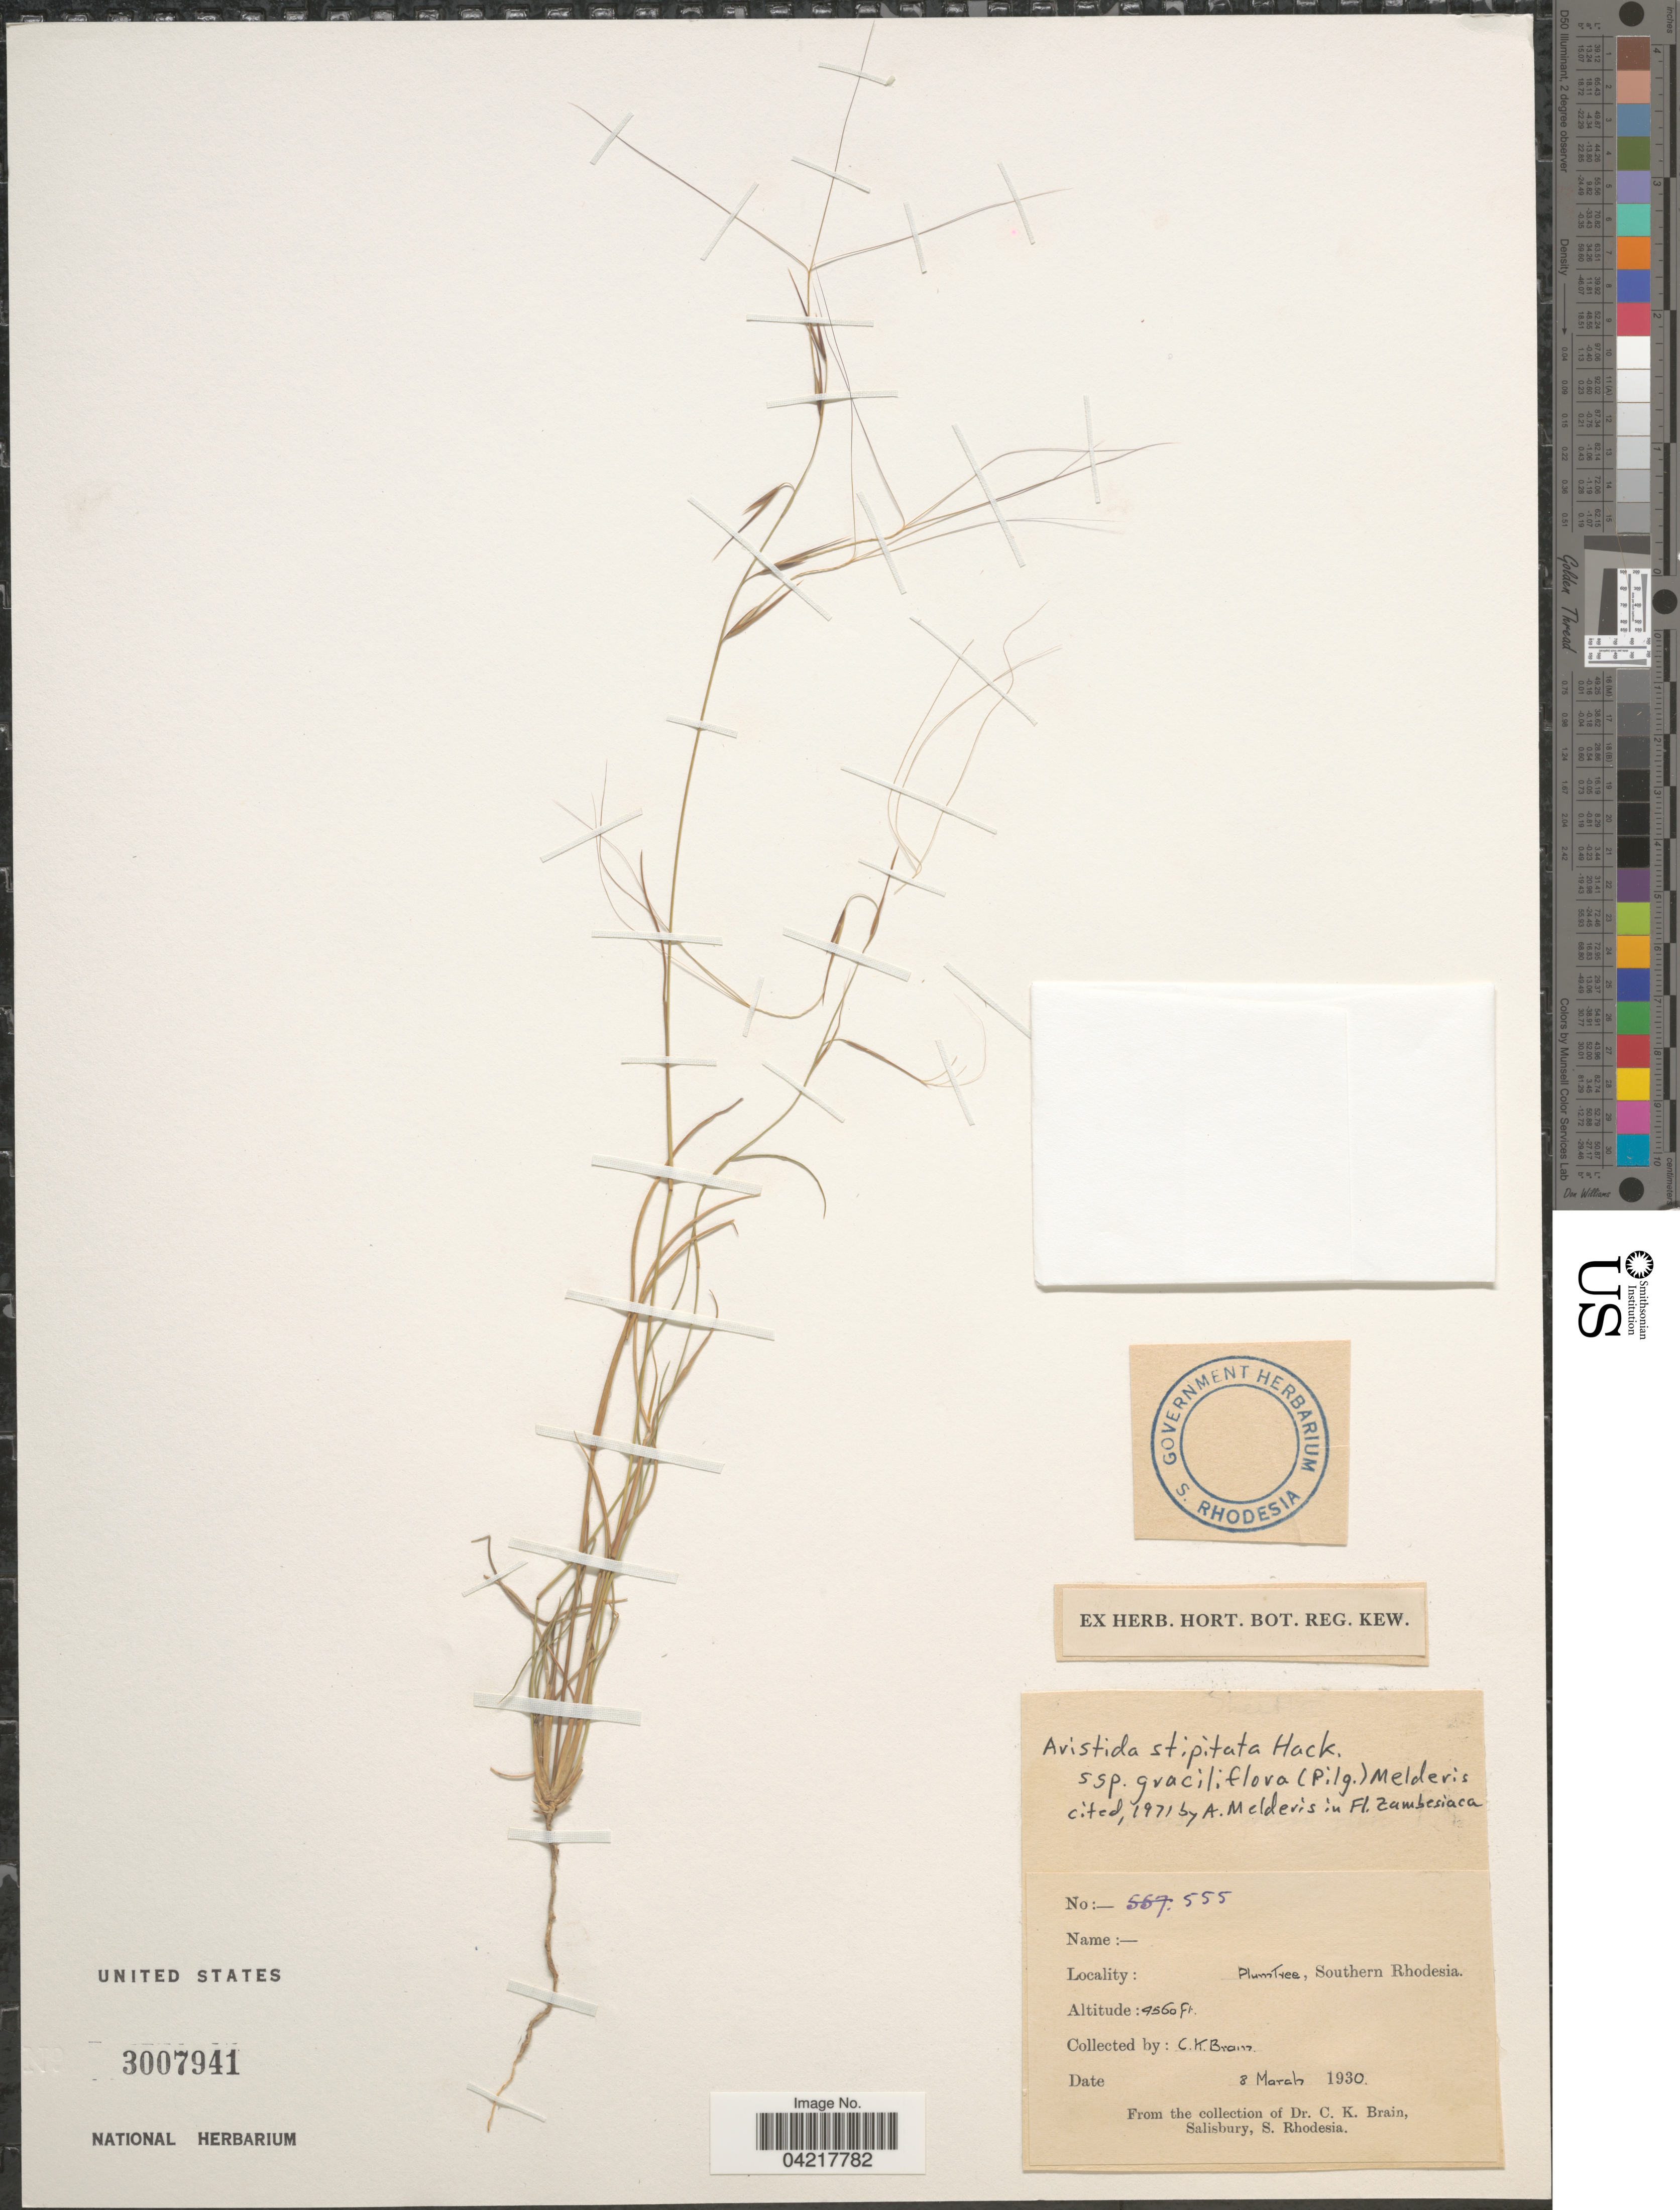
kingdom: Plantae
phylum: Tracheophyta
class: Liliopsida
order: Poales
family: Poaceae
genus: Aristida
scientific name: Aristida stipitata var. graciliflora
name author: (Pilg.) De Winter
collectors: C. Brain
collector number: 555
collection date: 1930-03-08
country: Zimbabwe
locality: Plumtree, Southern Rhodesia.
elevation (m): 2914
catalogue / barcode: US 3007941